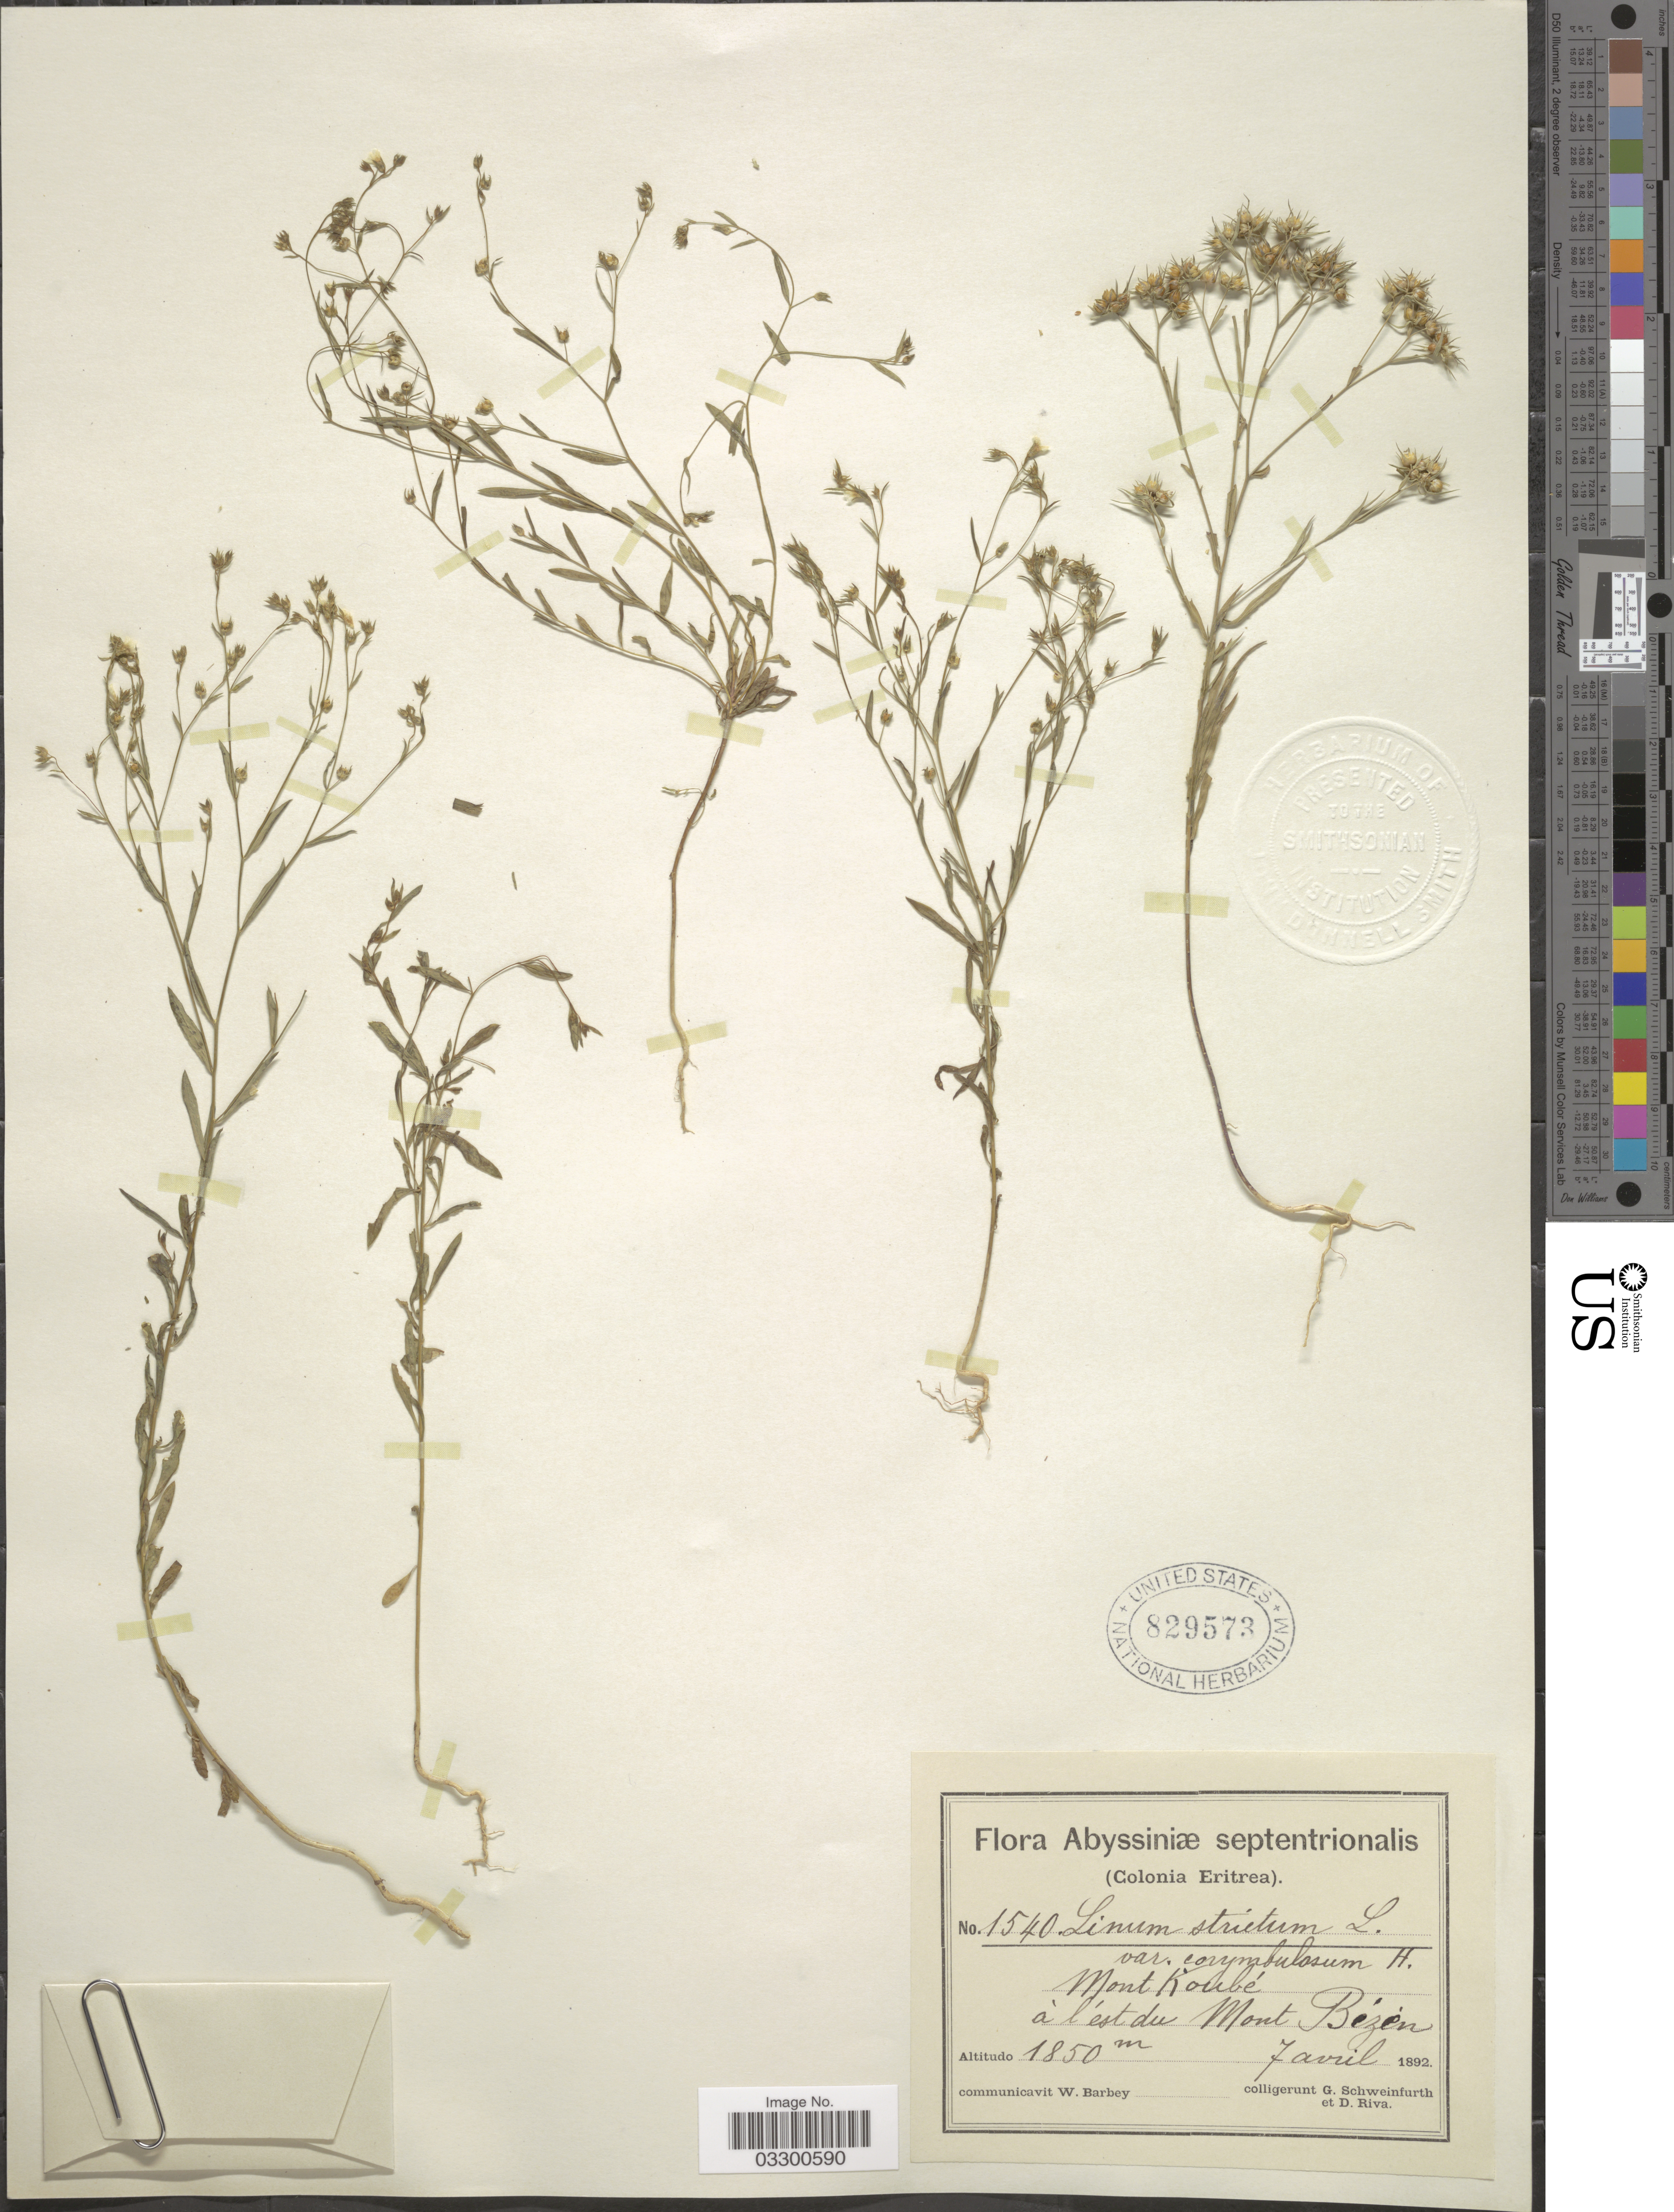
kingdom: Plantae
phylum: Tracheophyta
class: Magnoliopsida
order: Malpighiales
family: Linaceae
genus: Linum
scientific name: Linum spicatum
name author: Pers.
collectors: G. A. Schweinfurth (herbarium) & D. Riva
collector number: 1540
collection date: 1892-04-07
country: Eritrea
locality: Abyssiniæ septentrionalis (Colonia Eritrea). Mont Koubé à l'est du Mont Bizén.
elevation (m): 1850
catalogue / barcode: US 829573